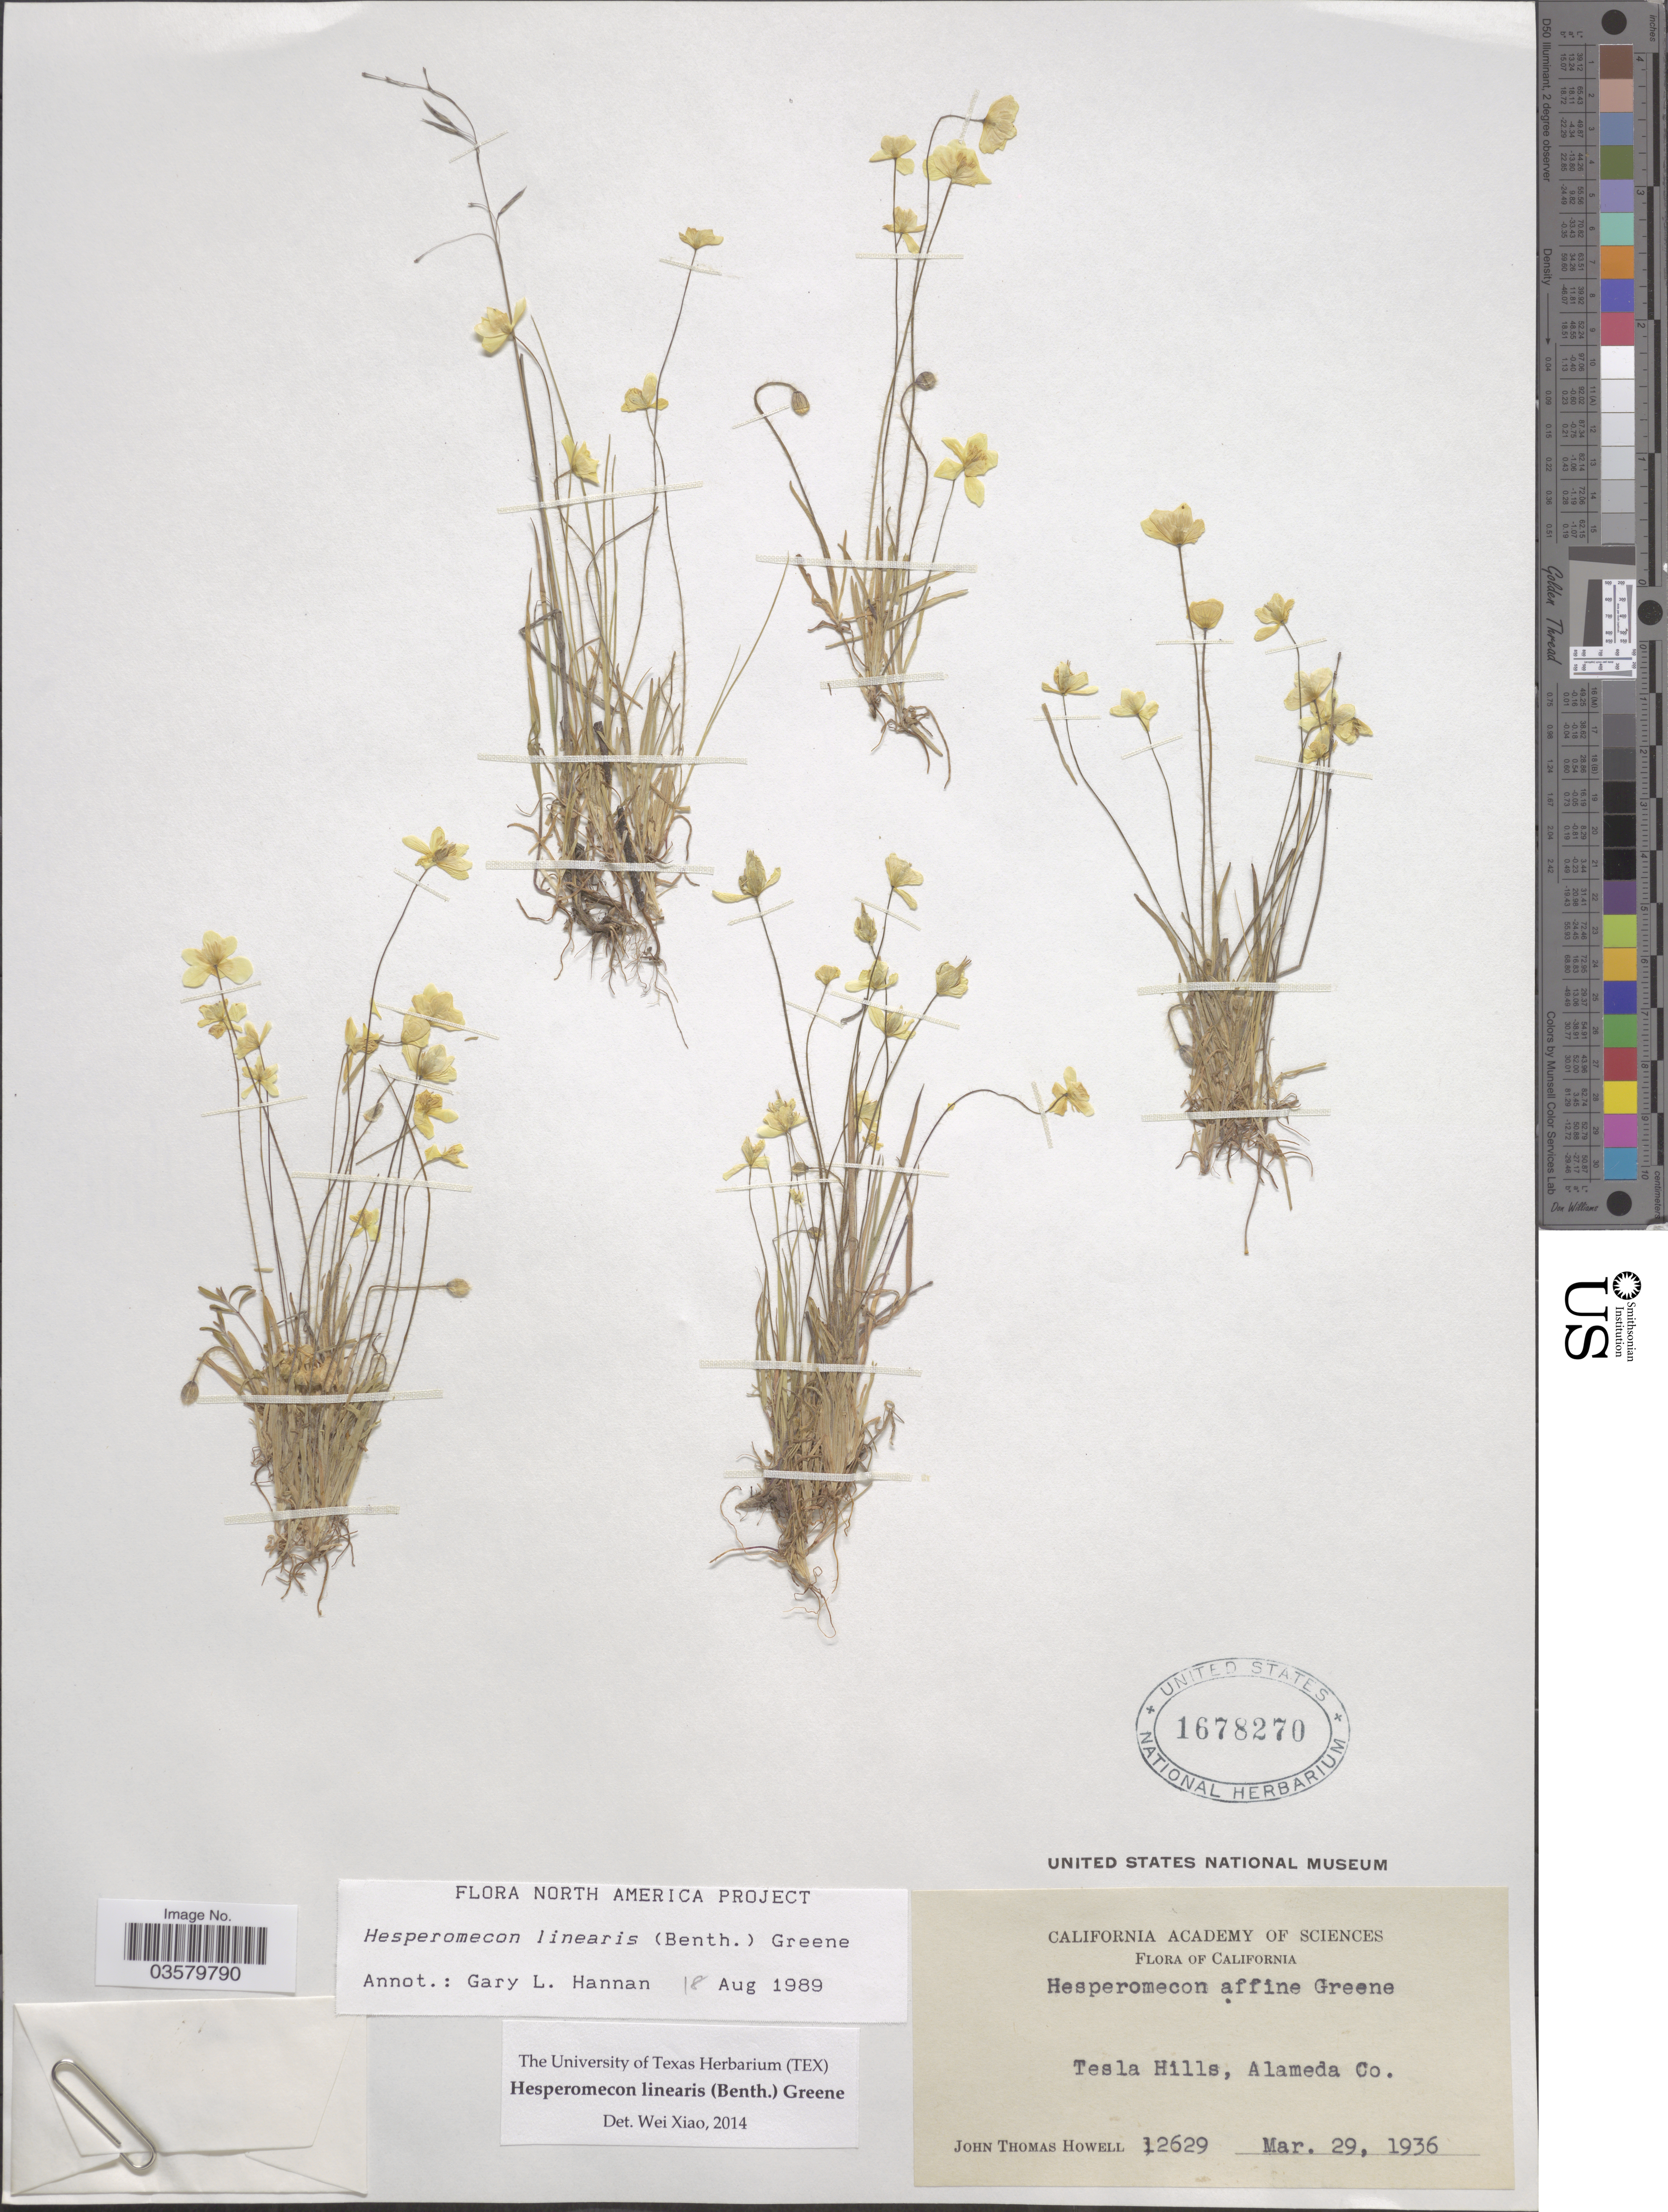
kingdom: Plantae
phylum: Tracheophyta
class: Magnoliopsida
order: Ranunculales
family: Papaveraceae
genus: Platystigma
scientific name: Platystigma lineare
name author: Benth.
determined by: Strong, M. T., (US), Smithsonian Institution - National Museum of Natural History (UNITED STATES)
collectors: J. T. Howell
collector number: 12629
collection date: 1936-03-29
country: United States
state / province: California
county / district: Alameda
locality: Tesla Hills, Alameda Co.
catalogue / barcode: US 1678270